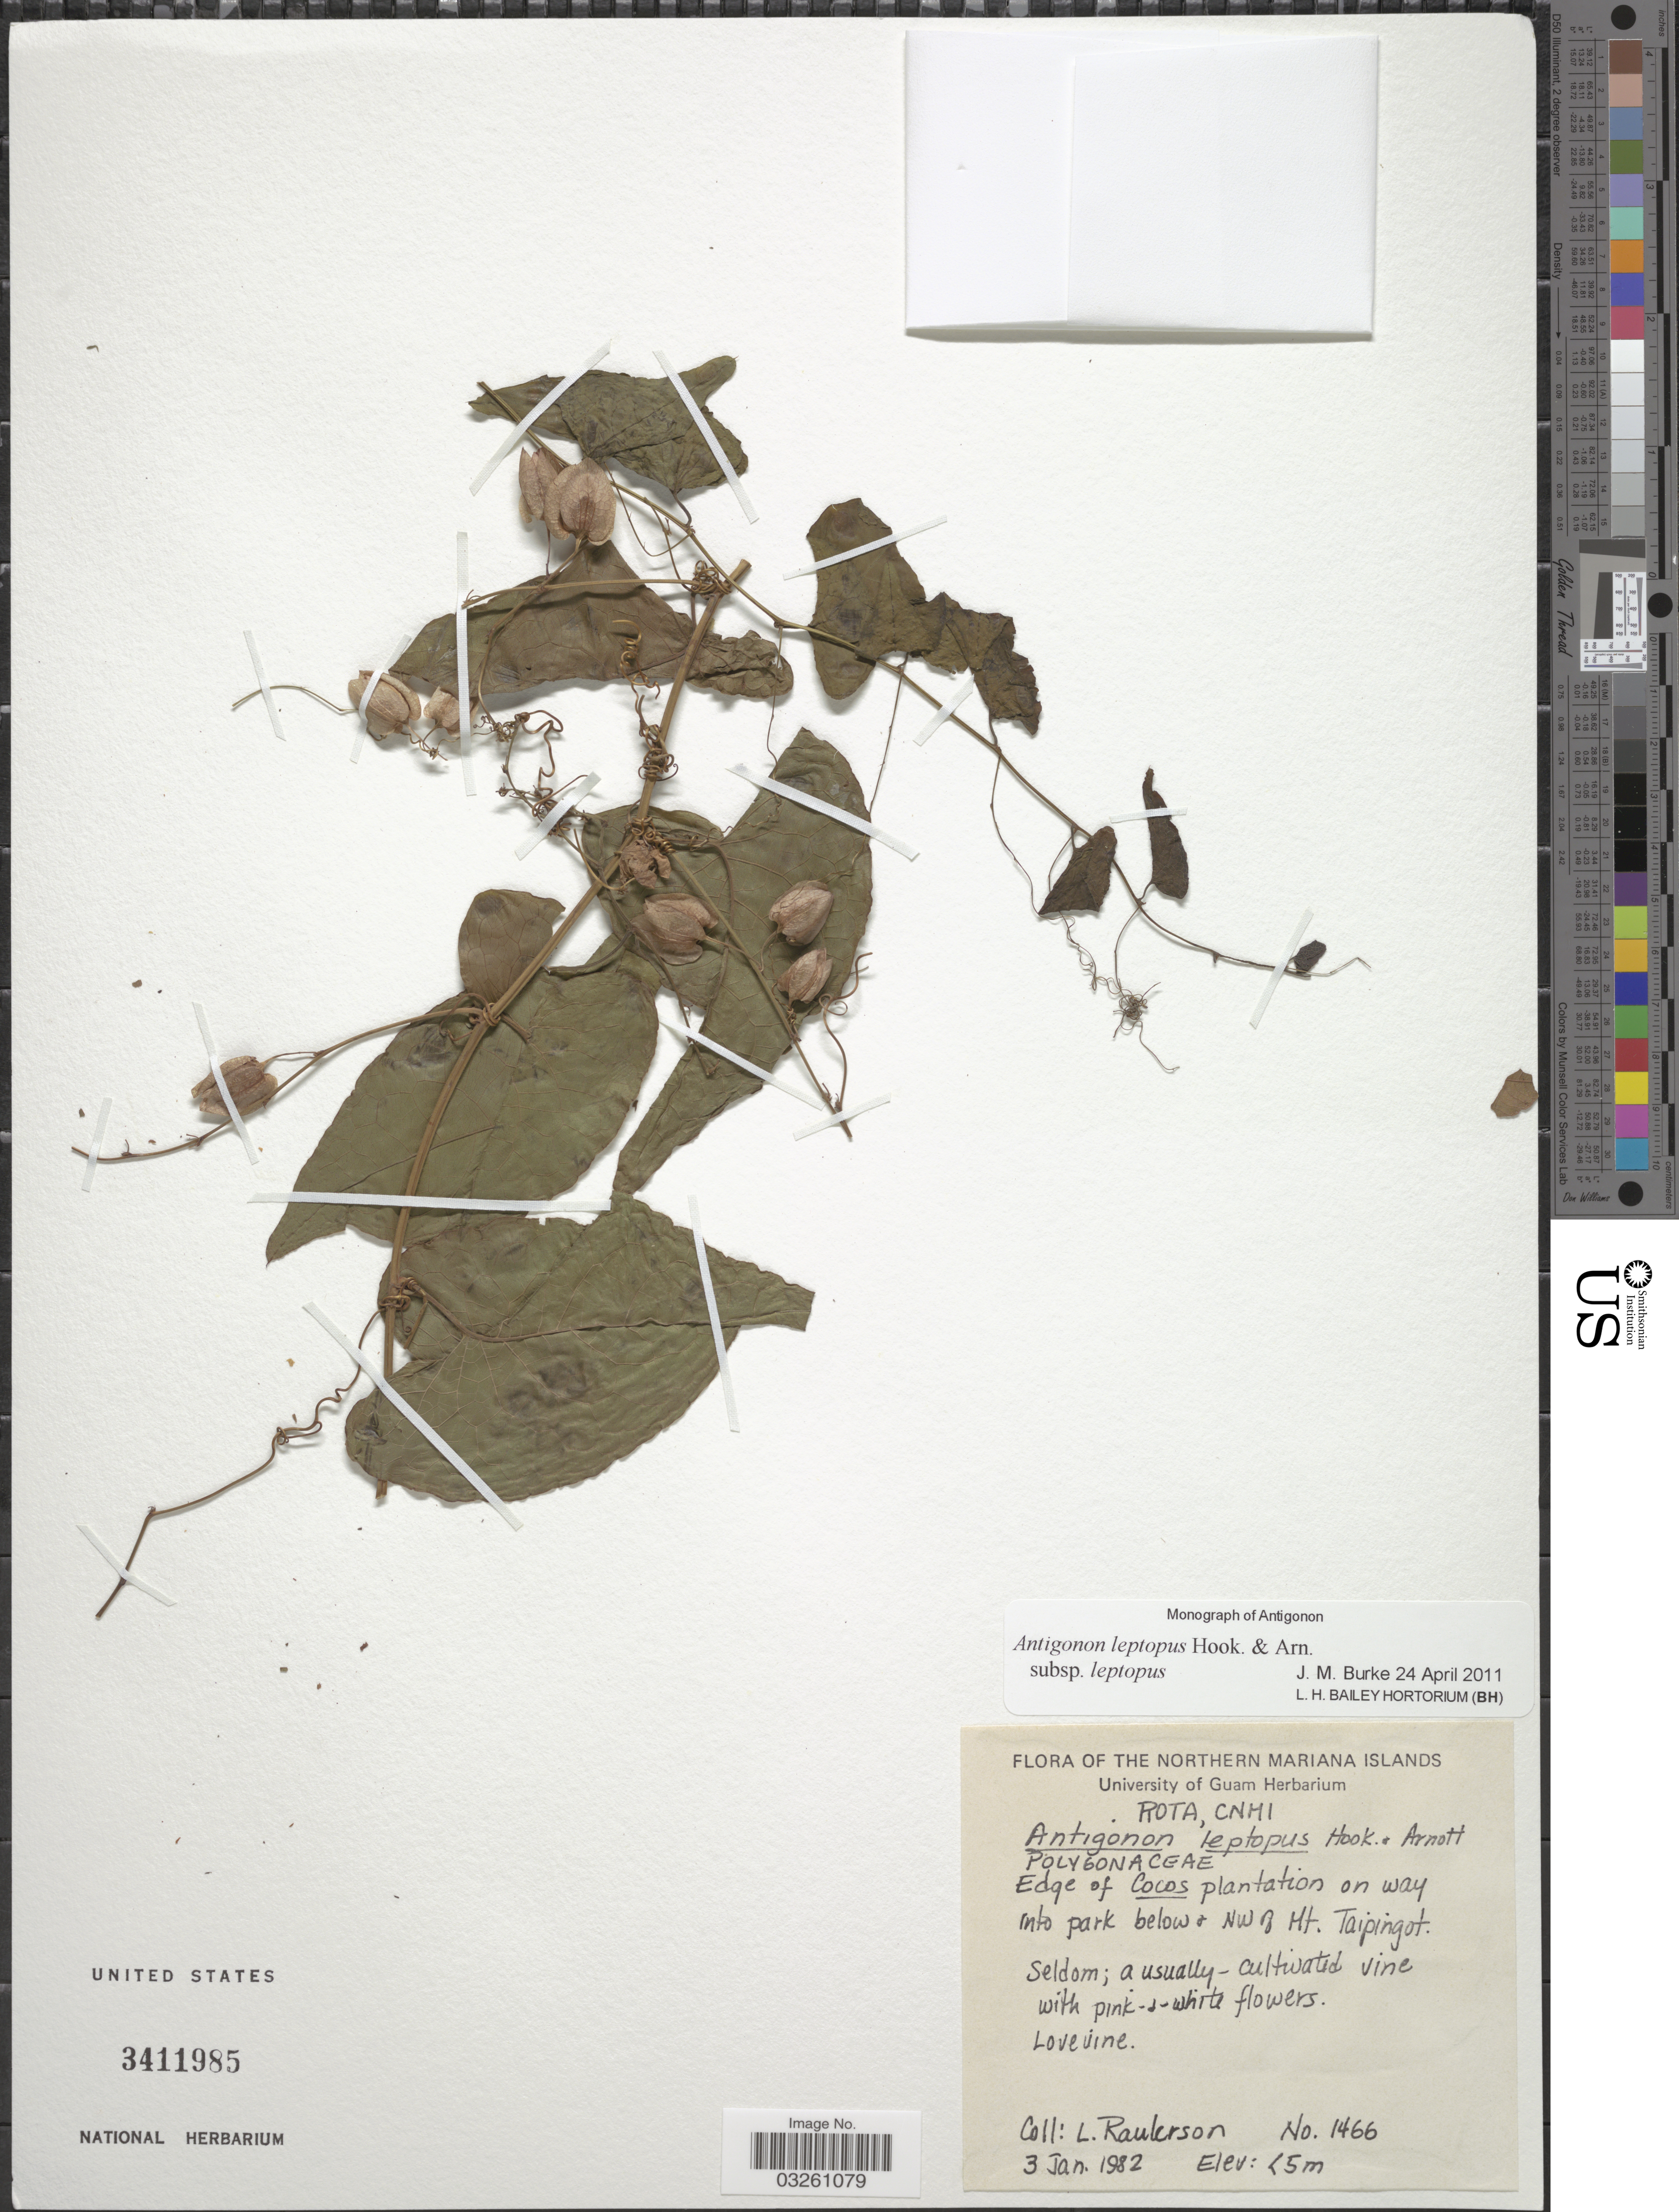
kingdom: Plantae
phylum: Tracheophyta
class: Magnoliopsida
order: Caryophyllales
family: Polygonaceae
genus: Antigonon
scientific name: Antigonon leptopus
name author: Hook. & Arn.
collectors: L. Raulerson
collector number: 1466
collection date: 1982-01-03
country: Northern Mariana Islands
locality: Rota, Cnmi, Edge of Cocos plantation on way into park below + NW of Mt. Taipingot.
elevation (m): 5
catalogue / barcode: US 3411985